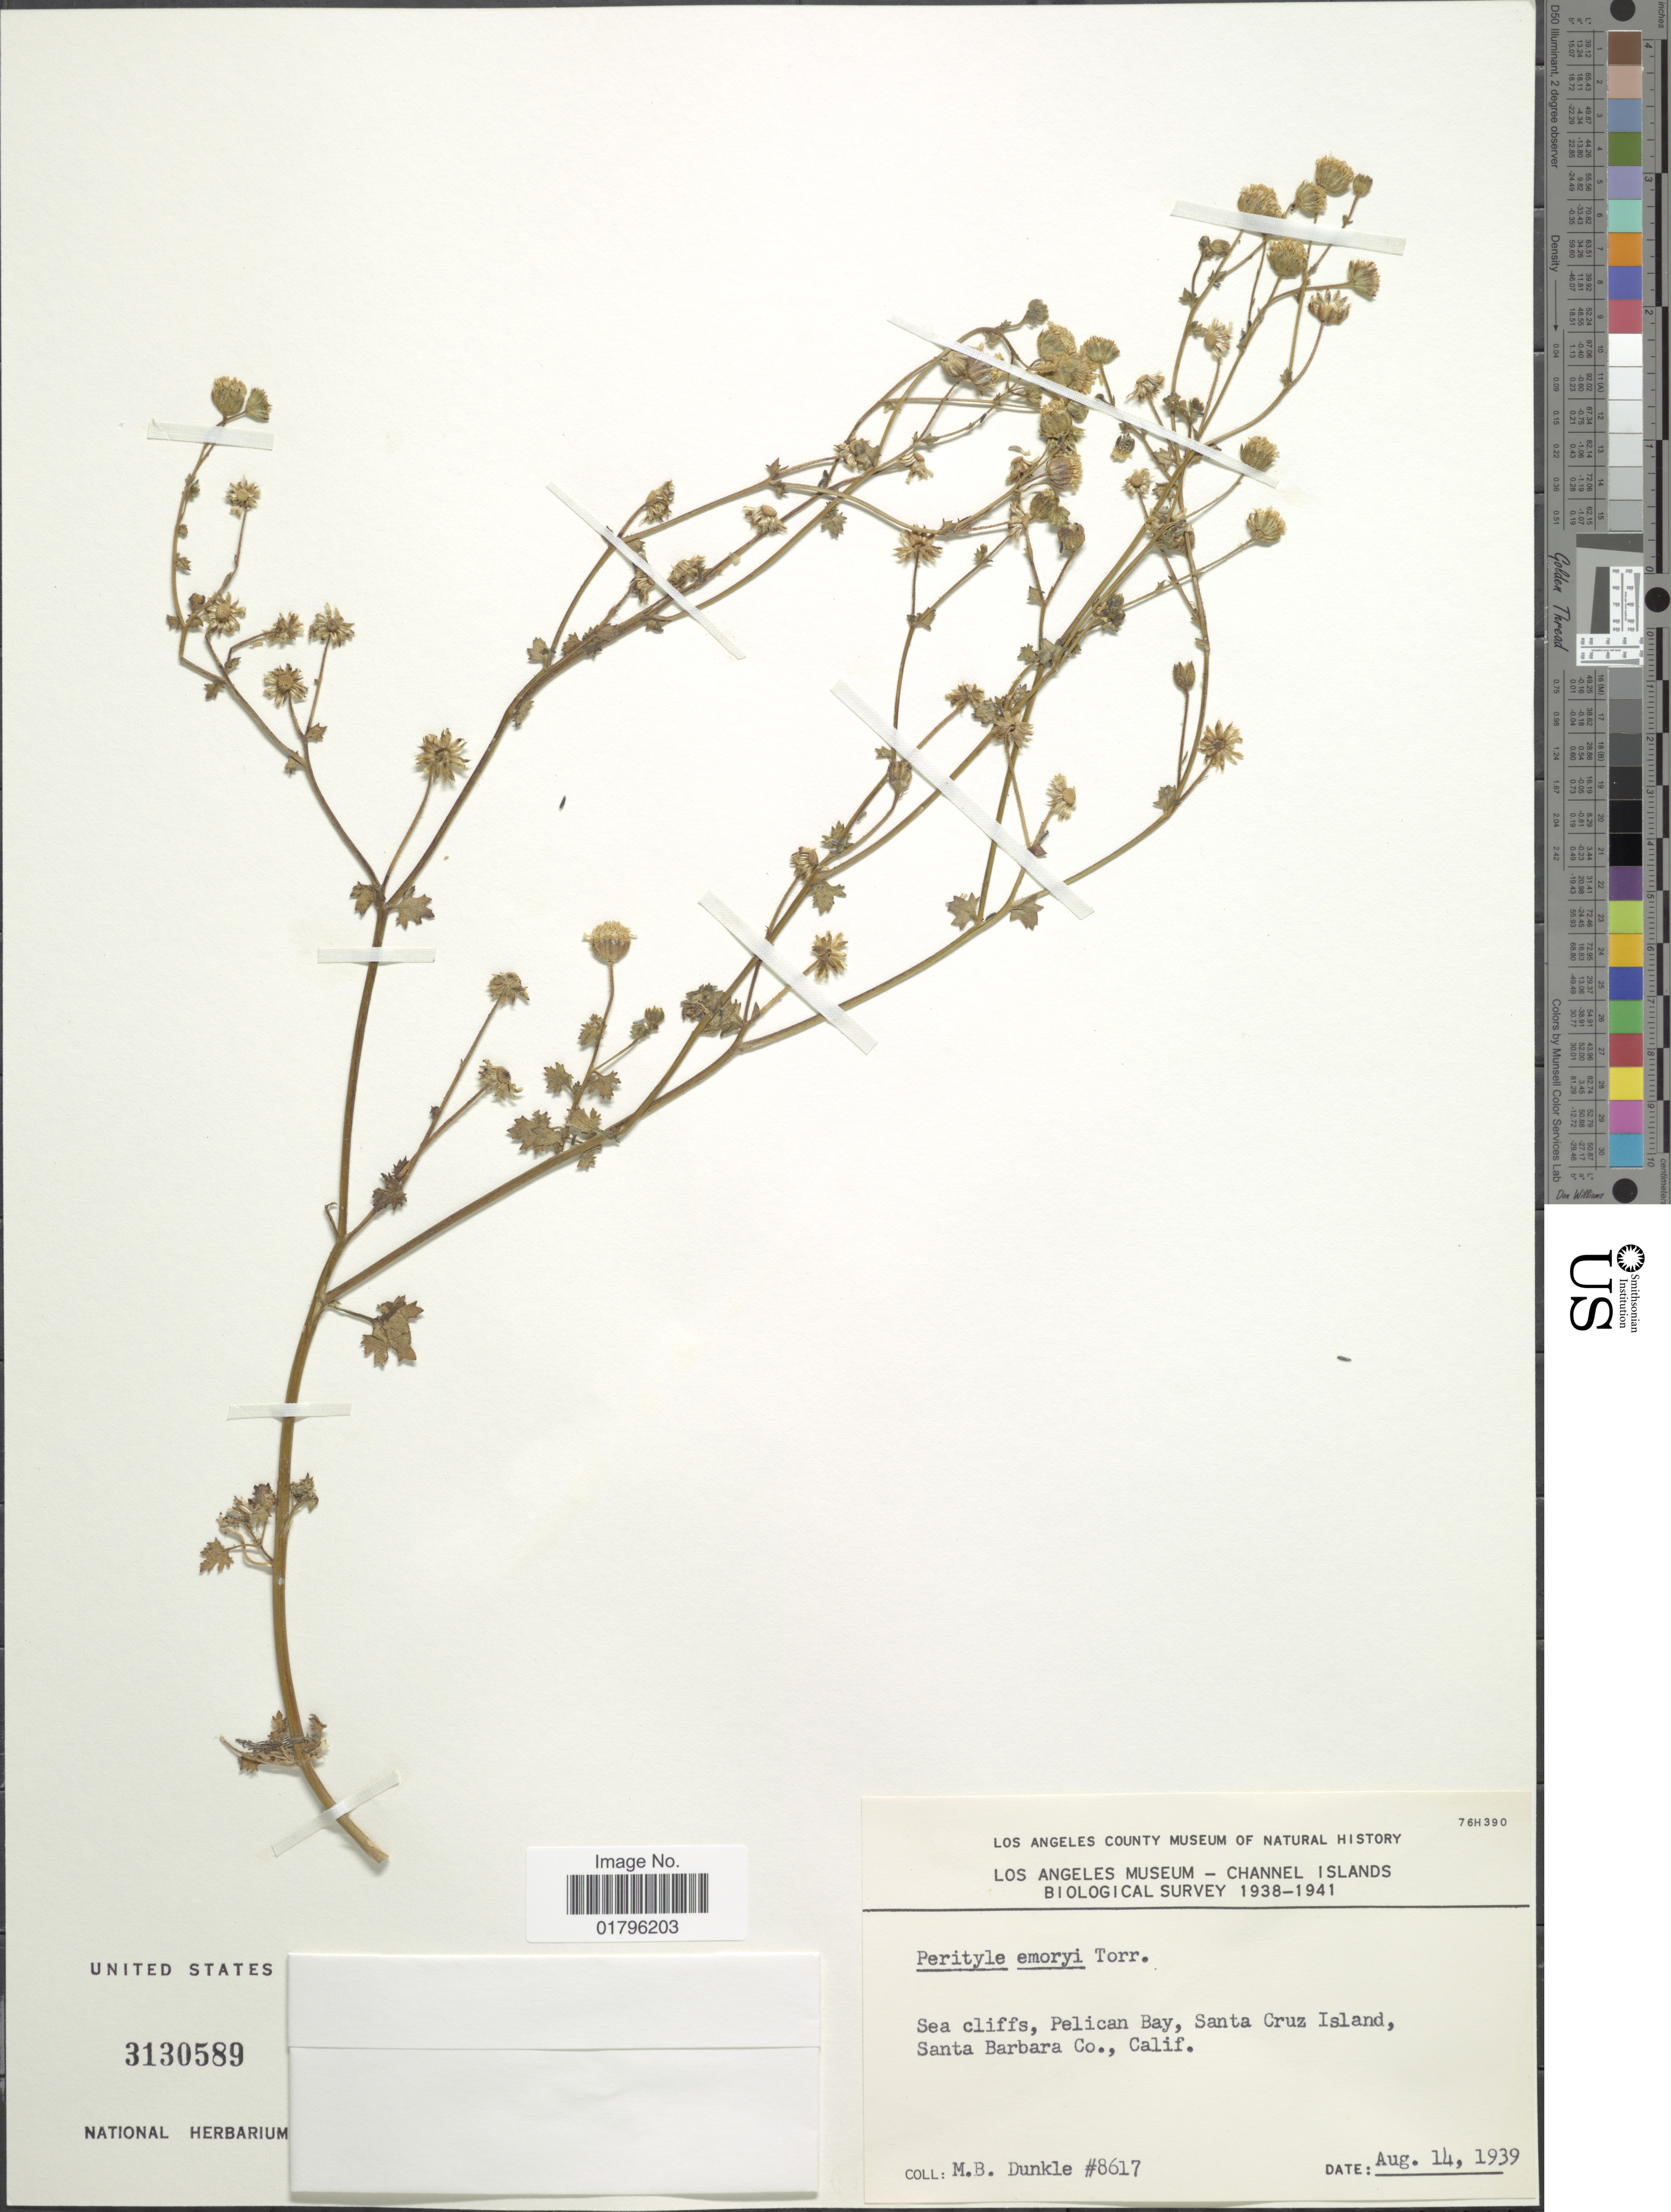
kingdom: Plantae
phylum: Tracheophyta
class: Magnoliopsida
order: Asterales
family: Asteraceae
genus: Perityle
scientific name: Perityle emoryi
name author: Torr.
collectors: M. Dunkle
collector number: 8617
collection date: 1939-08-14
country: United States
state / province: California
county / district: Santa Barbara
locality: Sea cliffs, Pelican Bay, Santa Cruz Island, Santa Barbara Co.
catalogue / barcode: US 3130589